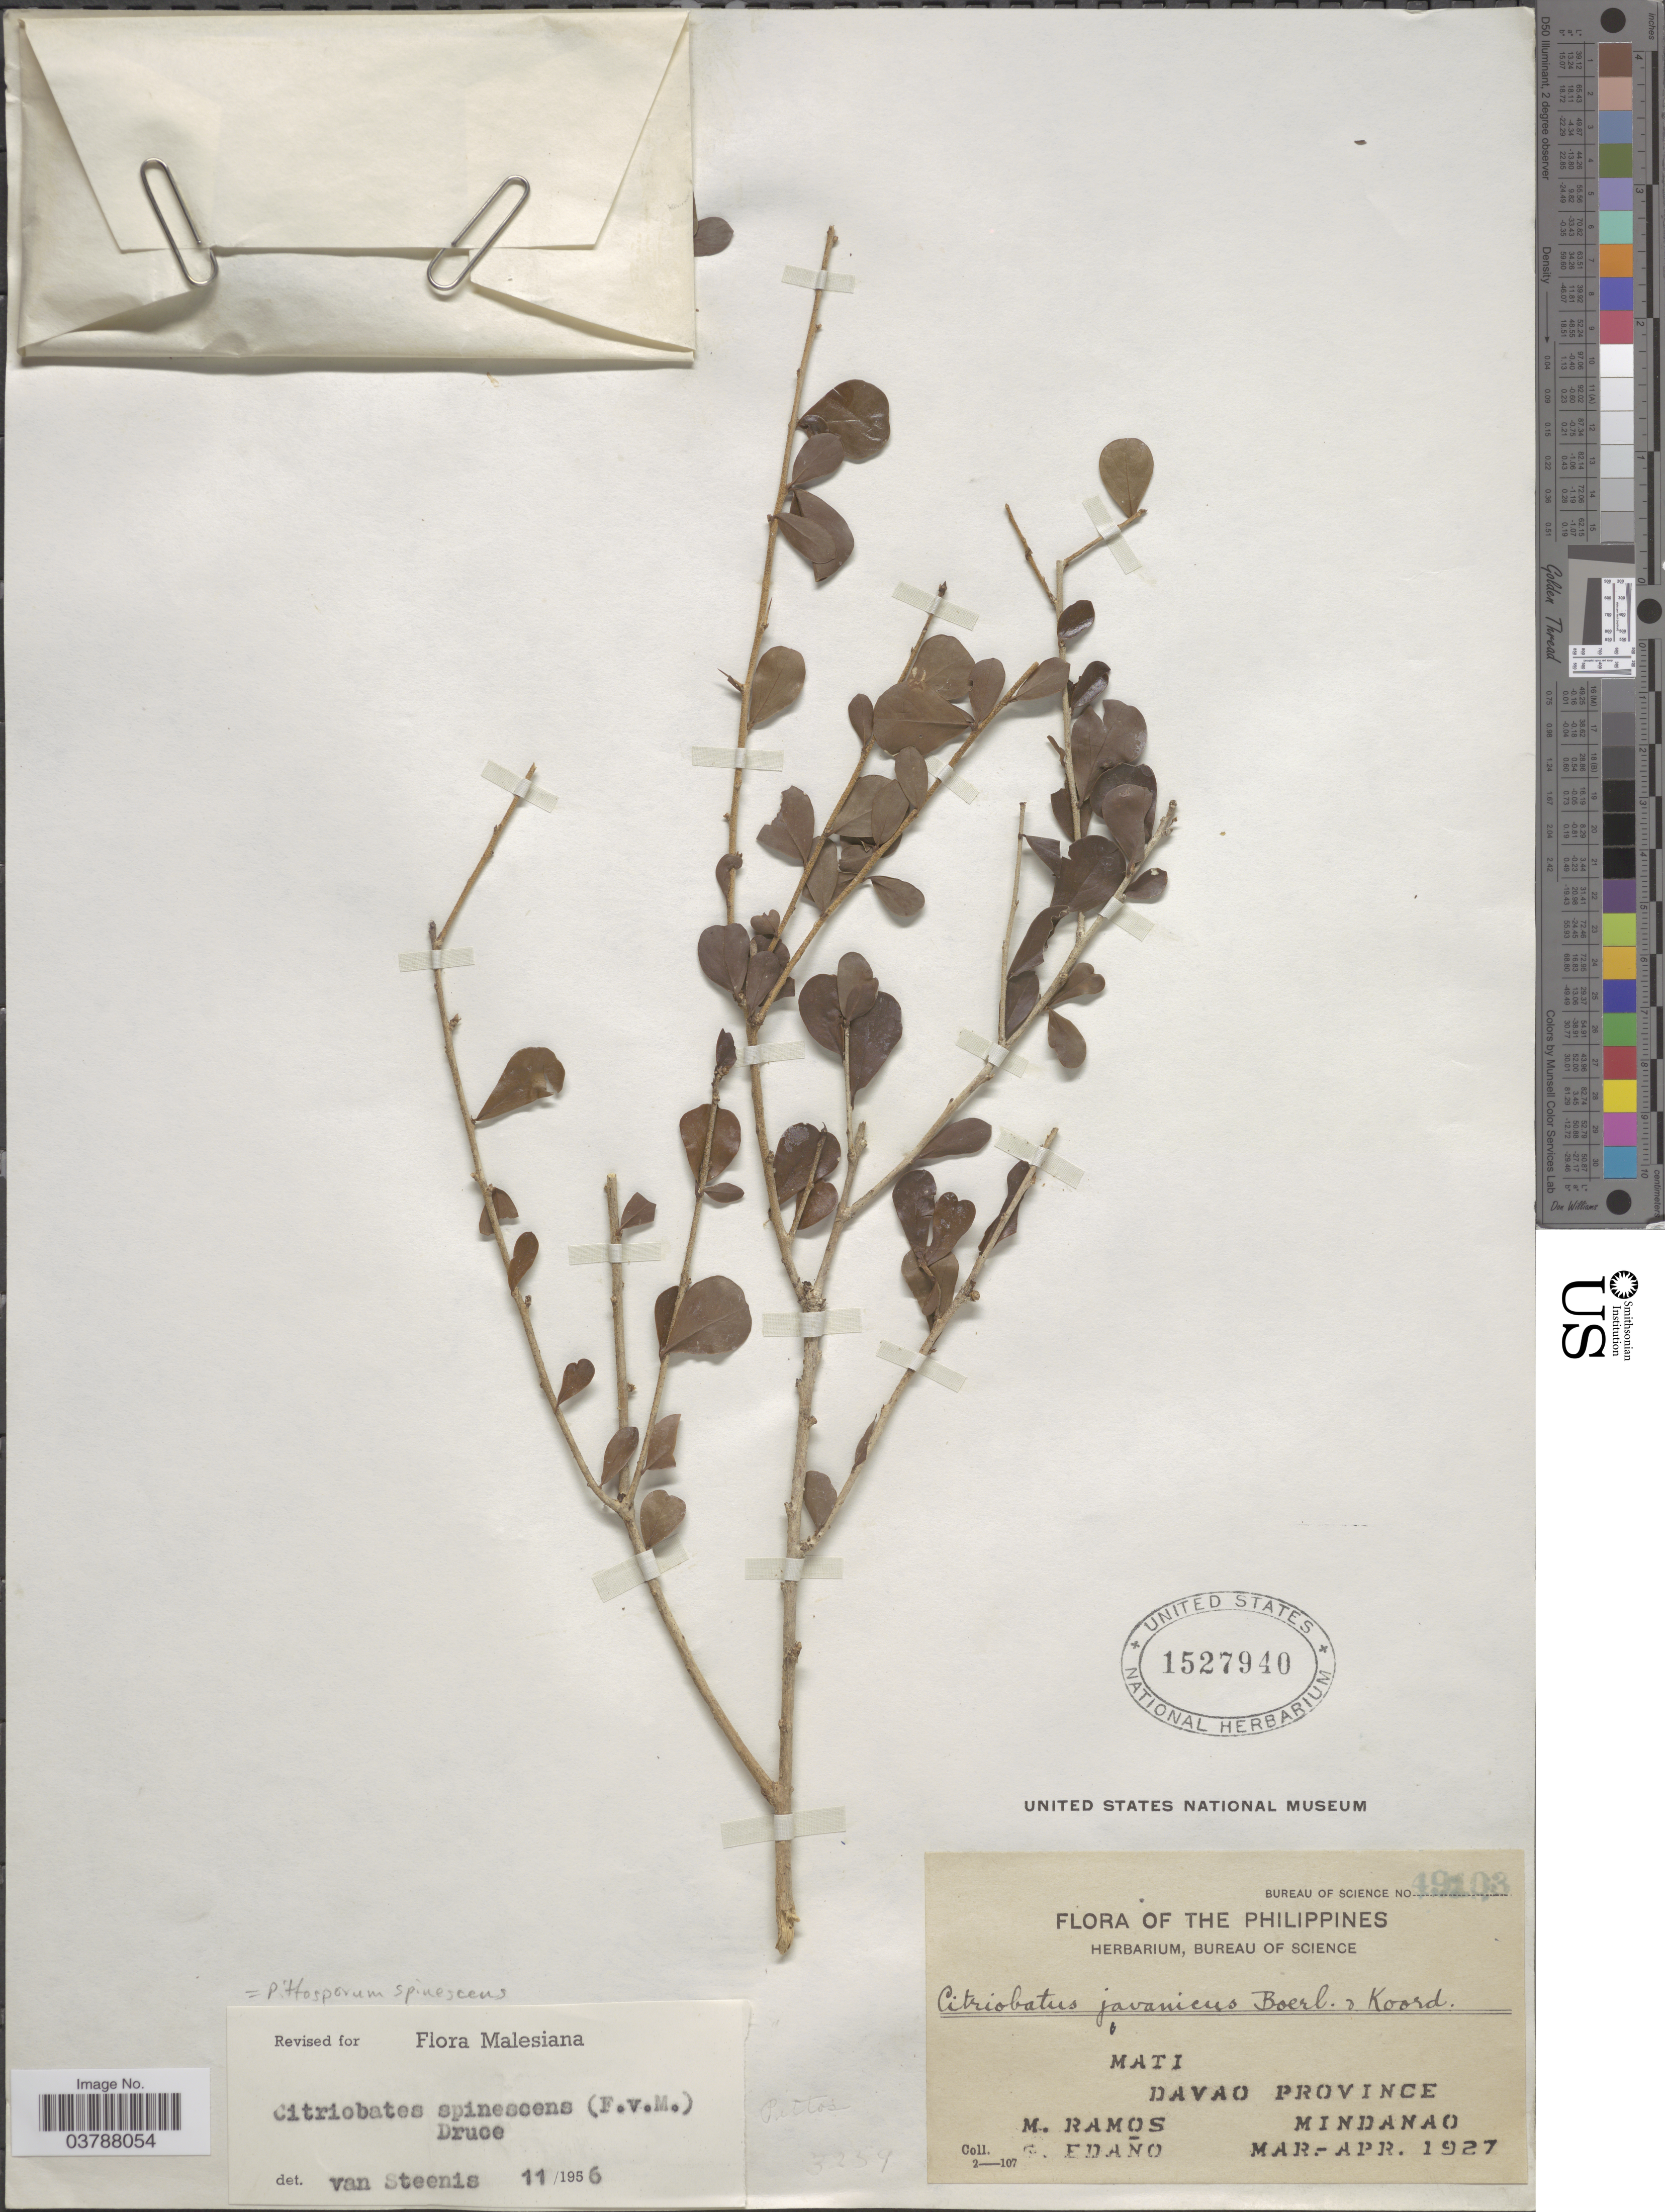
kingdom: Plantae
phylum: Tracheophyta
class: Magnoliopsida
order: Apiales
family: Pittosporaceae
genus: Pittosporum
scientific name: Pittosporum spinescens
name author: (F. Muell.) L.W. Cayzer et al.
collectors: M. Ramos & G. Edaño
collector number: Bureau of Science 49103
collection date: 1927-03/1927-04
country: Philippines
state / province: Davao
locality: Mati, Davao Province, Mindanao.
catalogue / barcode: US 1527940